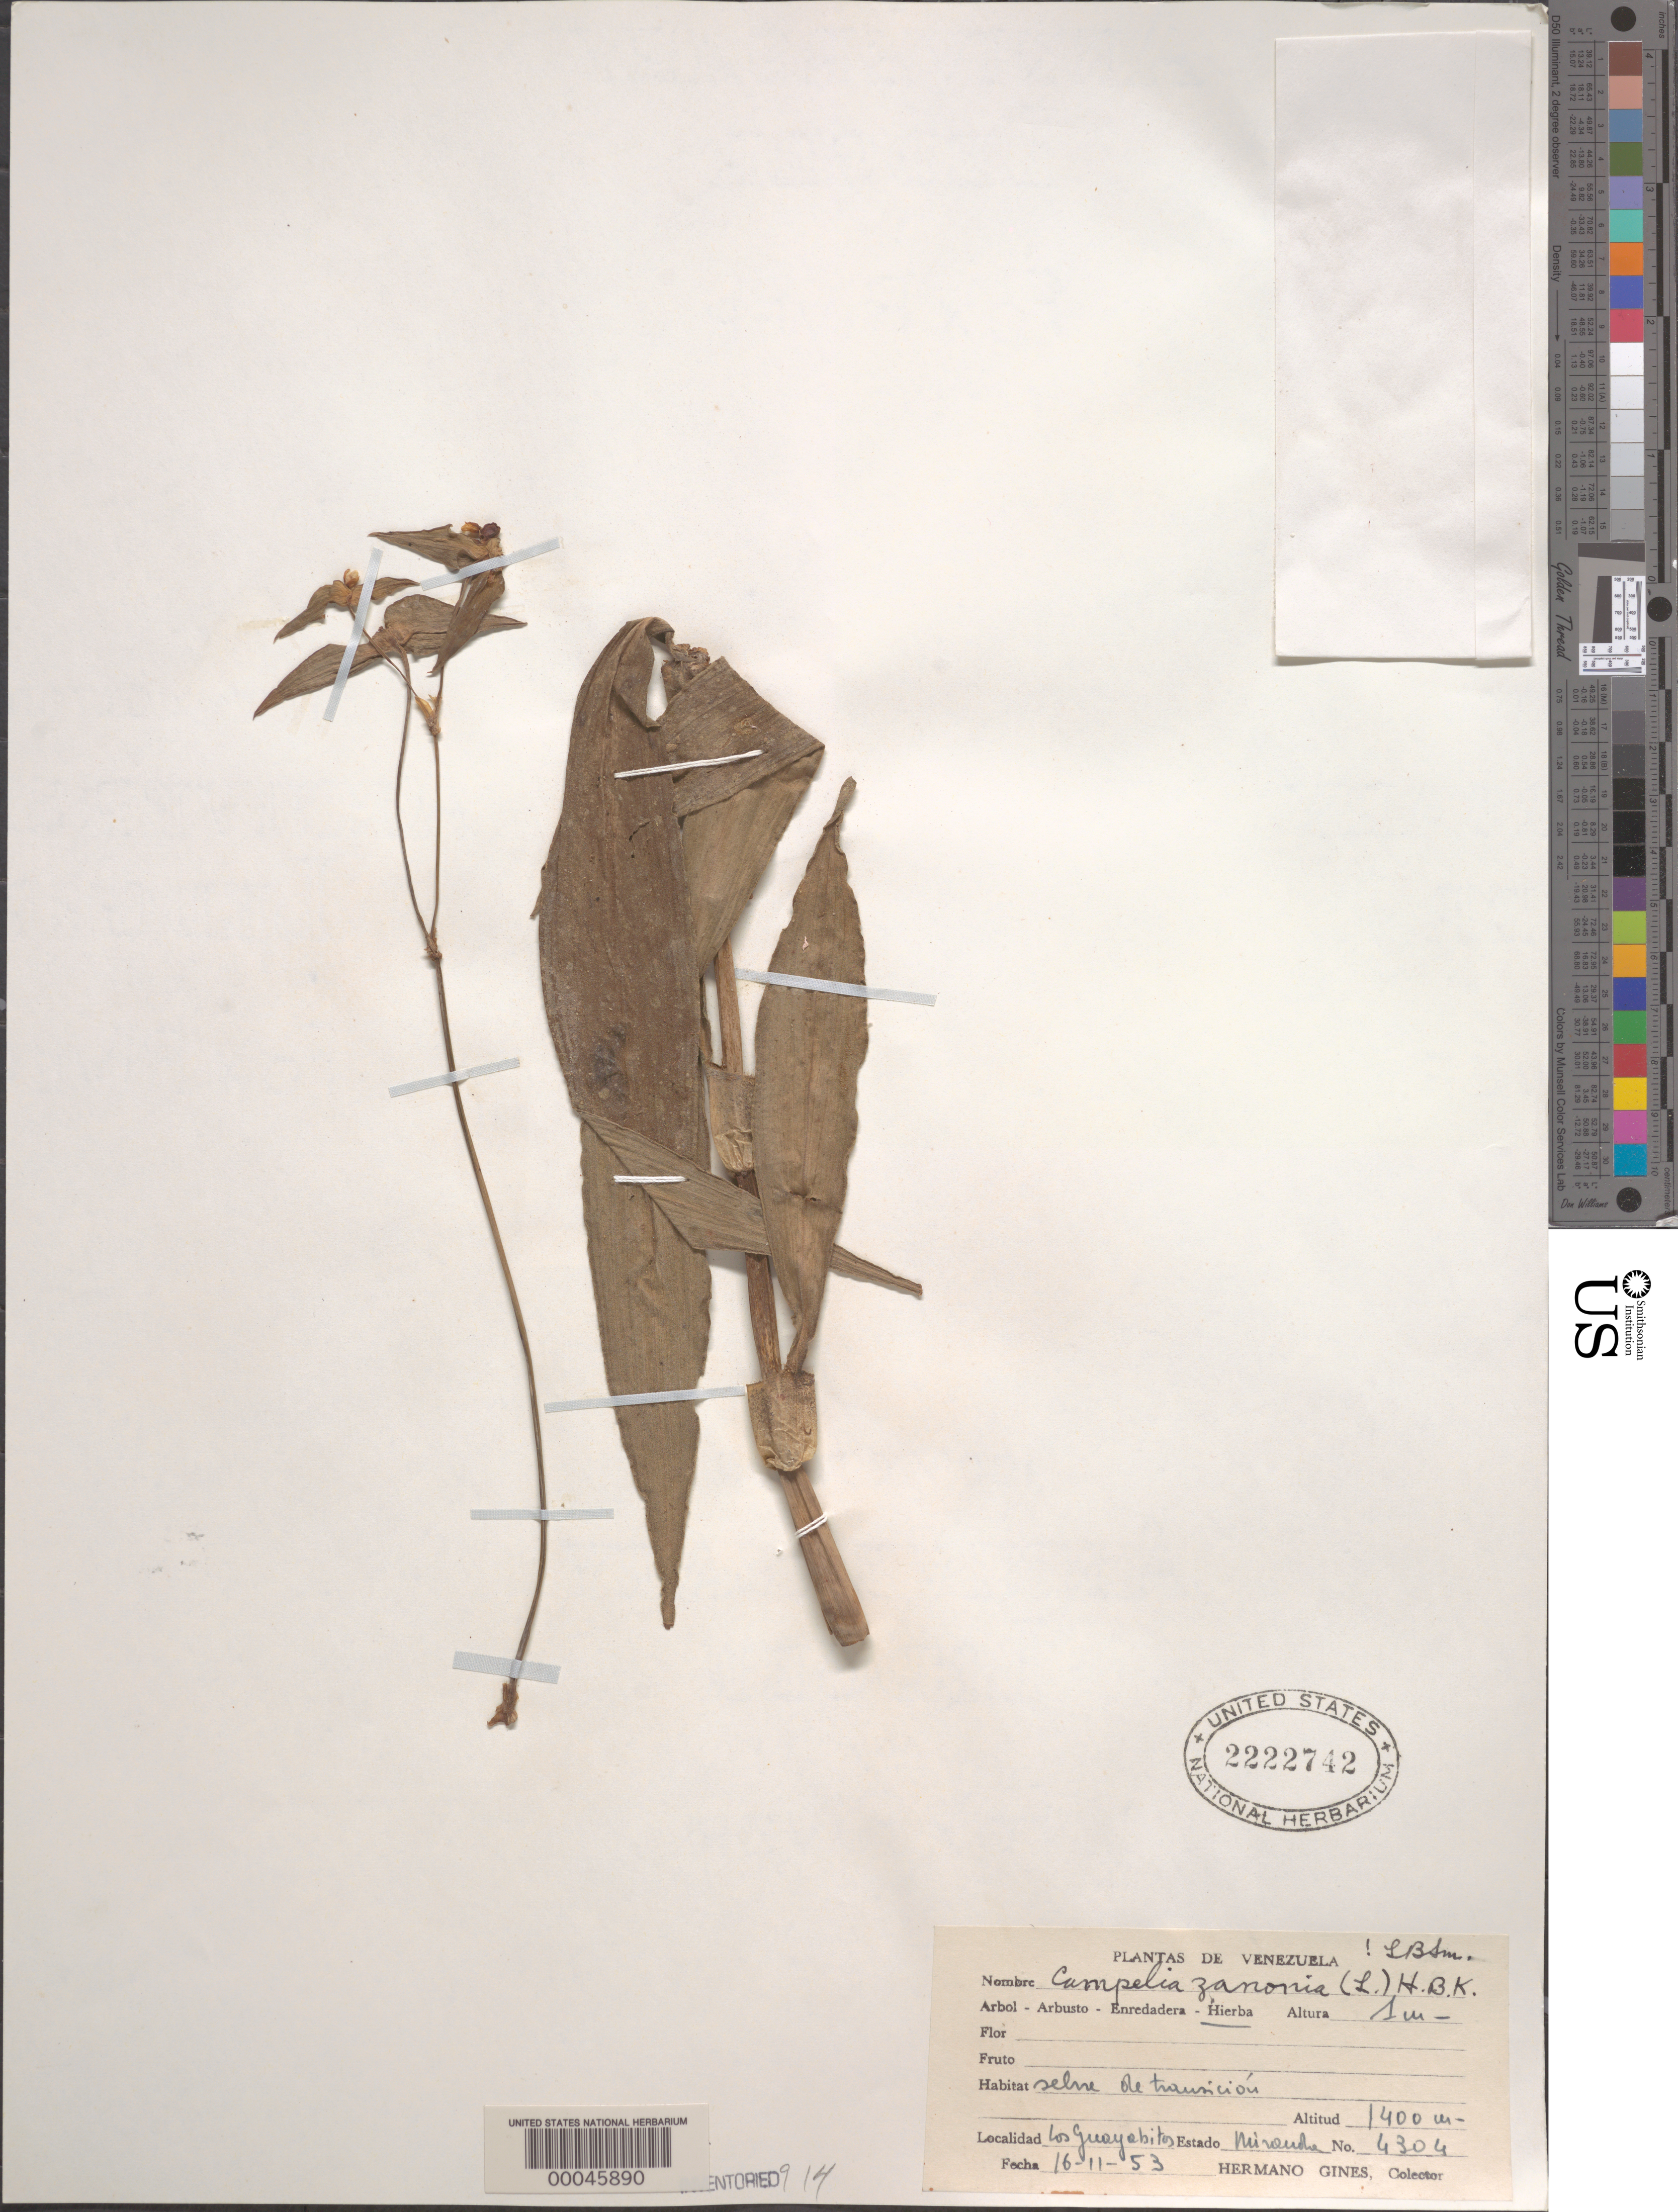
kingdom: Plantae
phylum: Tracheophyta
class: Liliopsida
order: Commelinales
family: Commelinaceae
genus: Tradescantia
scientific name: Tradescantia zanonia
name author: (L.) Sw.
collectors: Bro. Gines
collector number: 4304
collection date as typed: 16 Nov 1953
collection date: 1953-11-16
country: Venezuela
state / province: Miranda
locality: Los guayabitos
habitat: Forest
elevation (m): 1400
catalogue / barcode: US 2222742